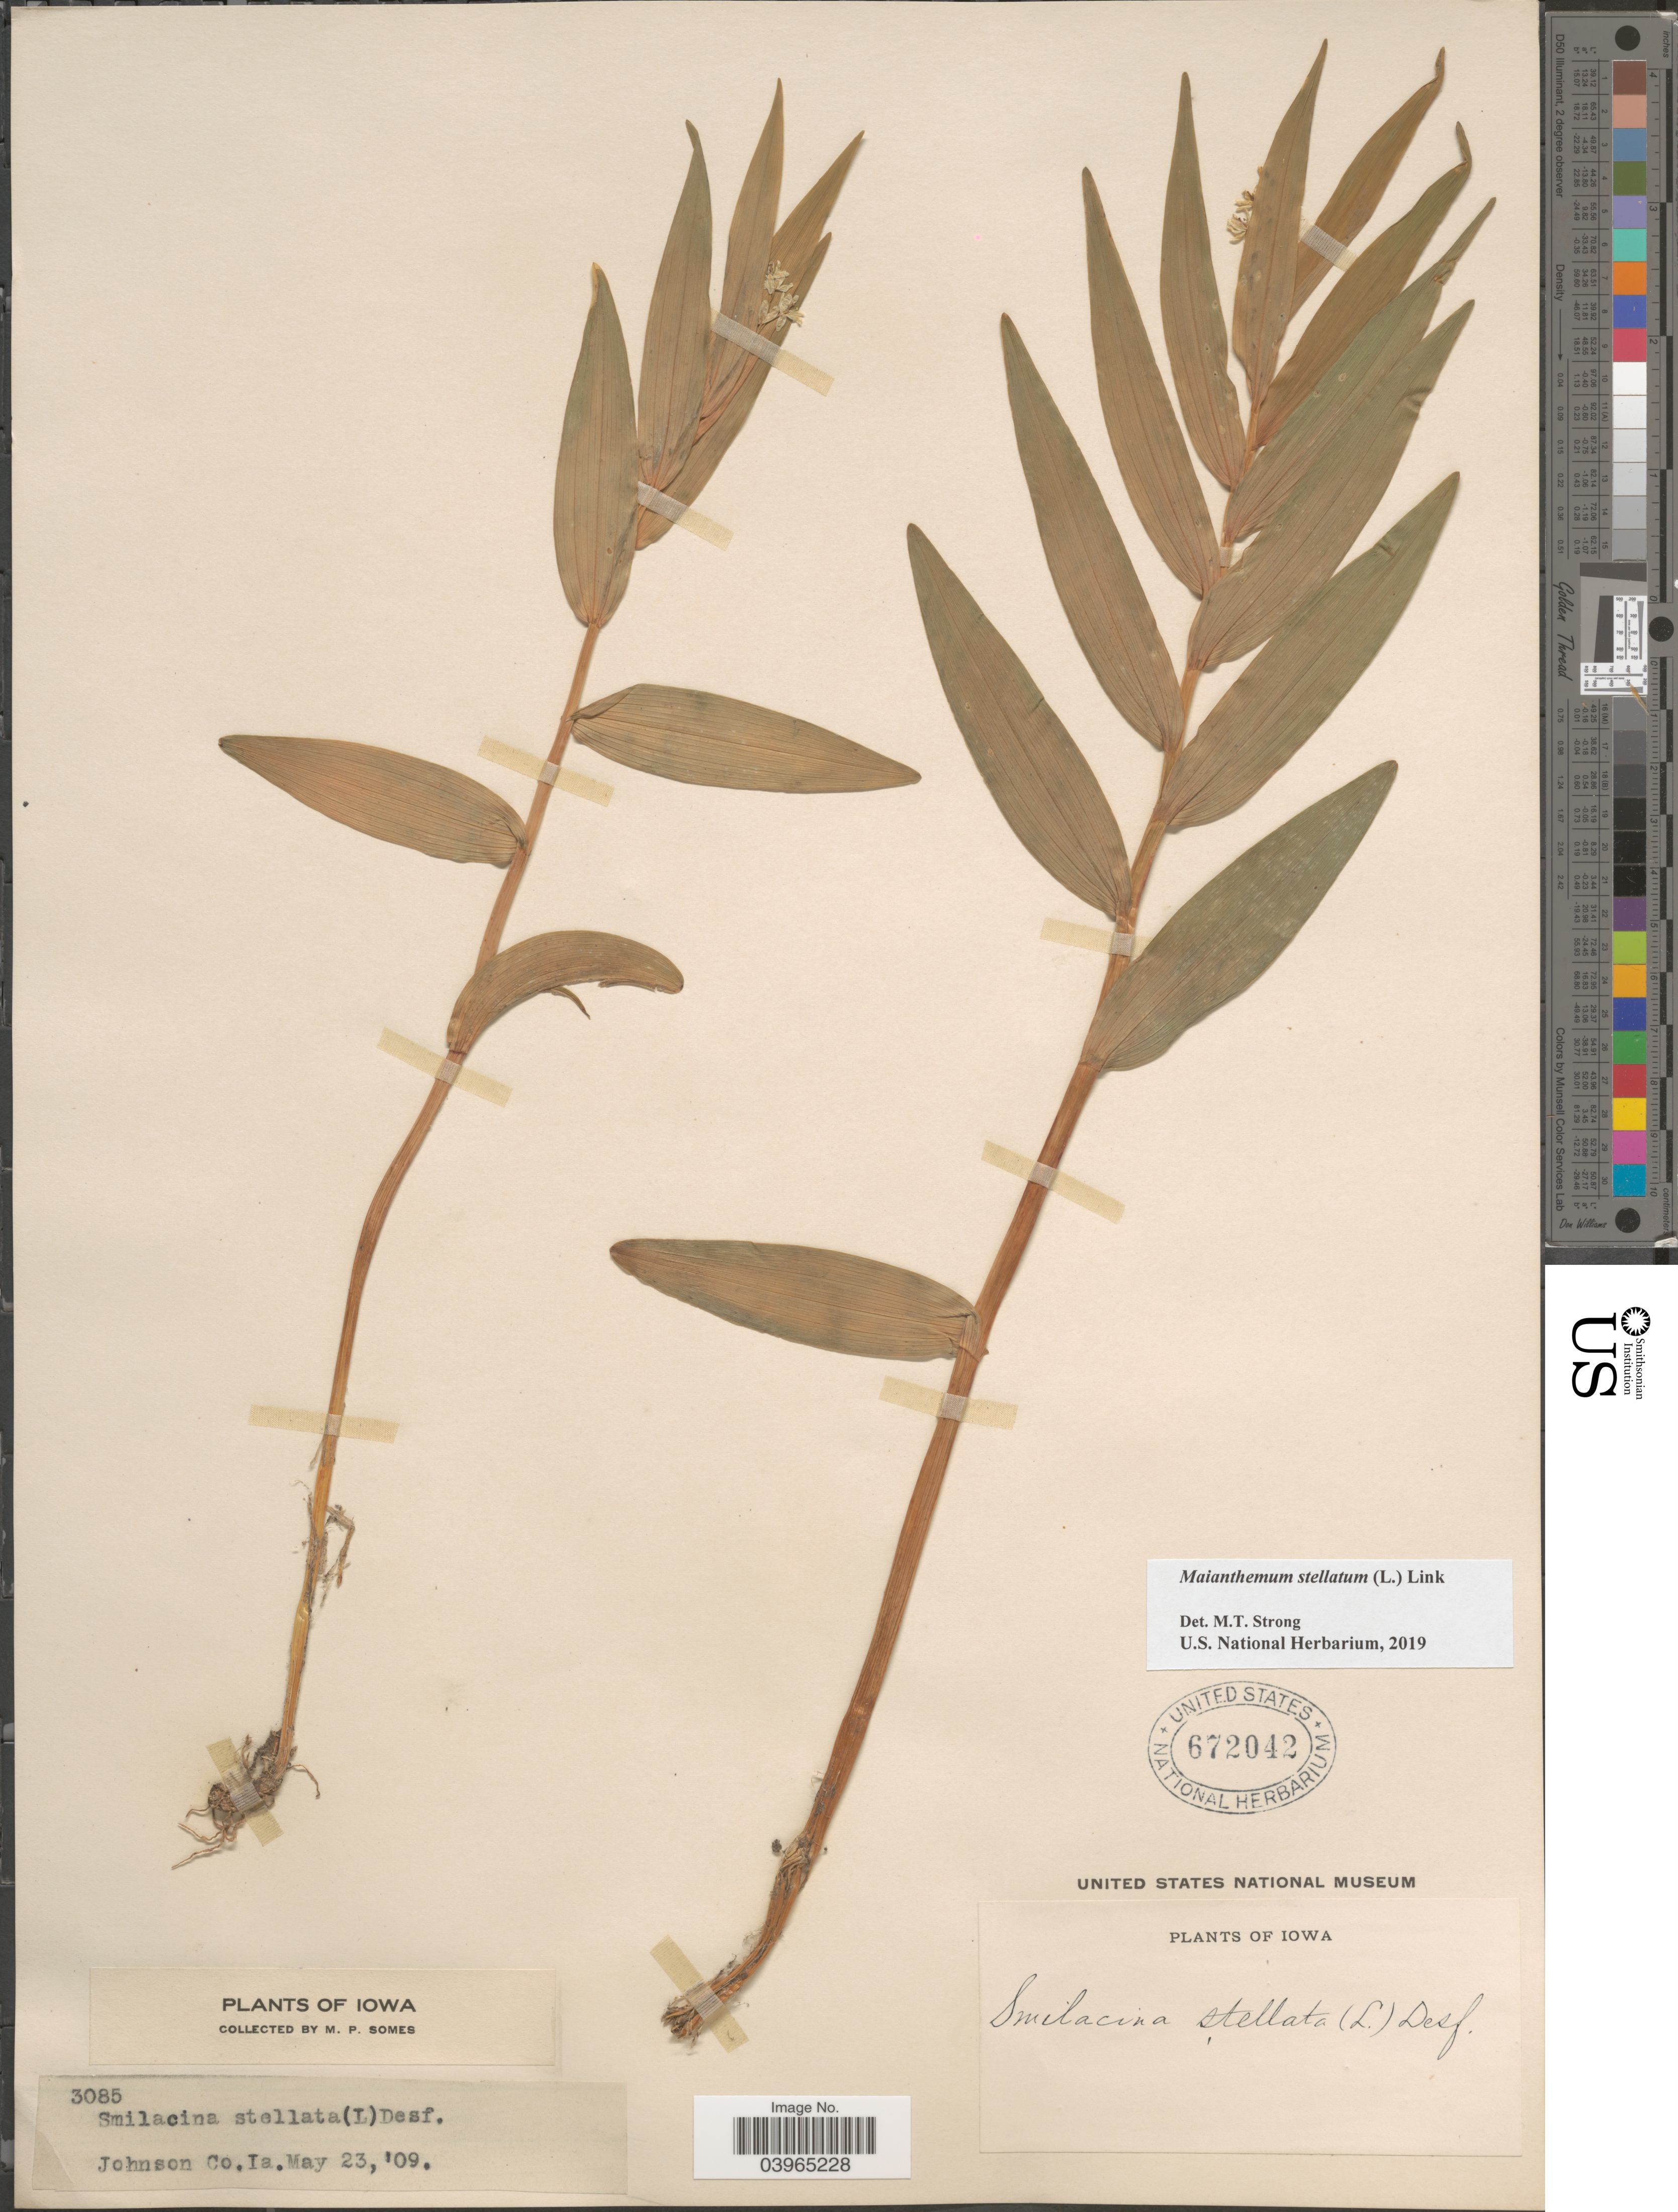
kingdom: Plantae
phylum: Tracheophyta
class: Liliopsida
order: Asparagales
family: Asparagaceae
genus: Maianthemum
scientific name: Maianthemum stellatum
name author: (L.) Link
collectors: M. Somes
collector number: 3085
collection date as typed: Transcribed d/m/y: 23/5/9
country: United States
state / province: Iowa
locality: Johnson Co.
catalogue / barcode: US 672042